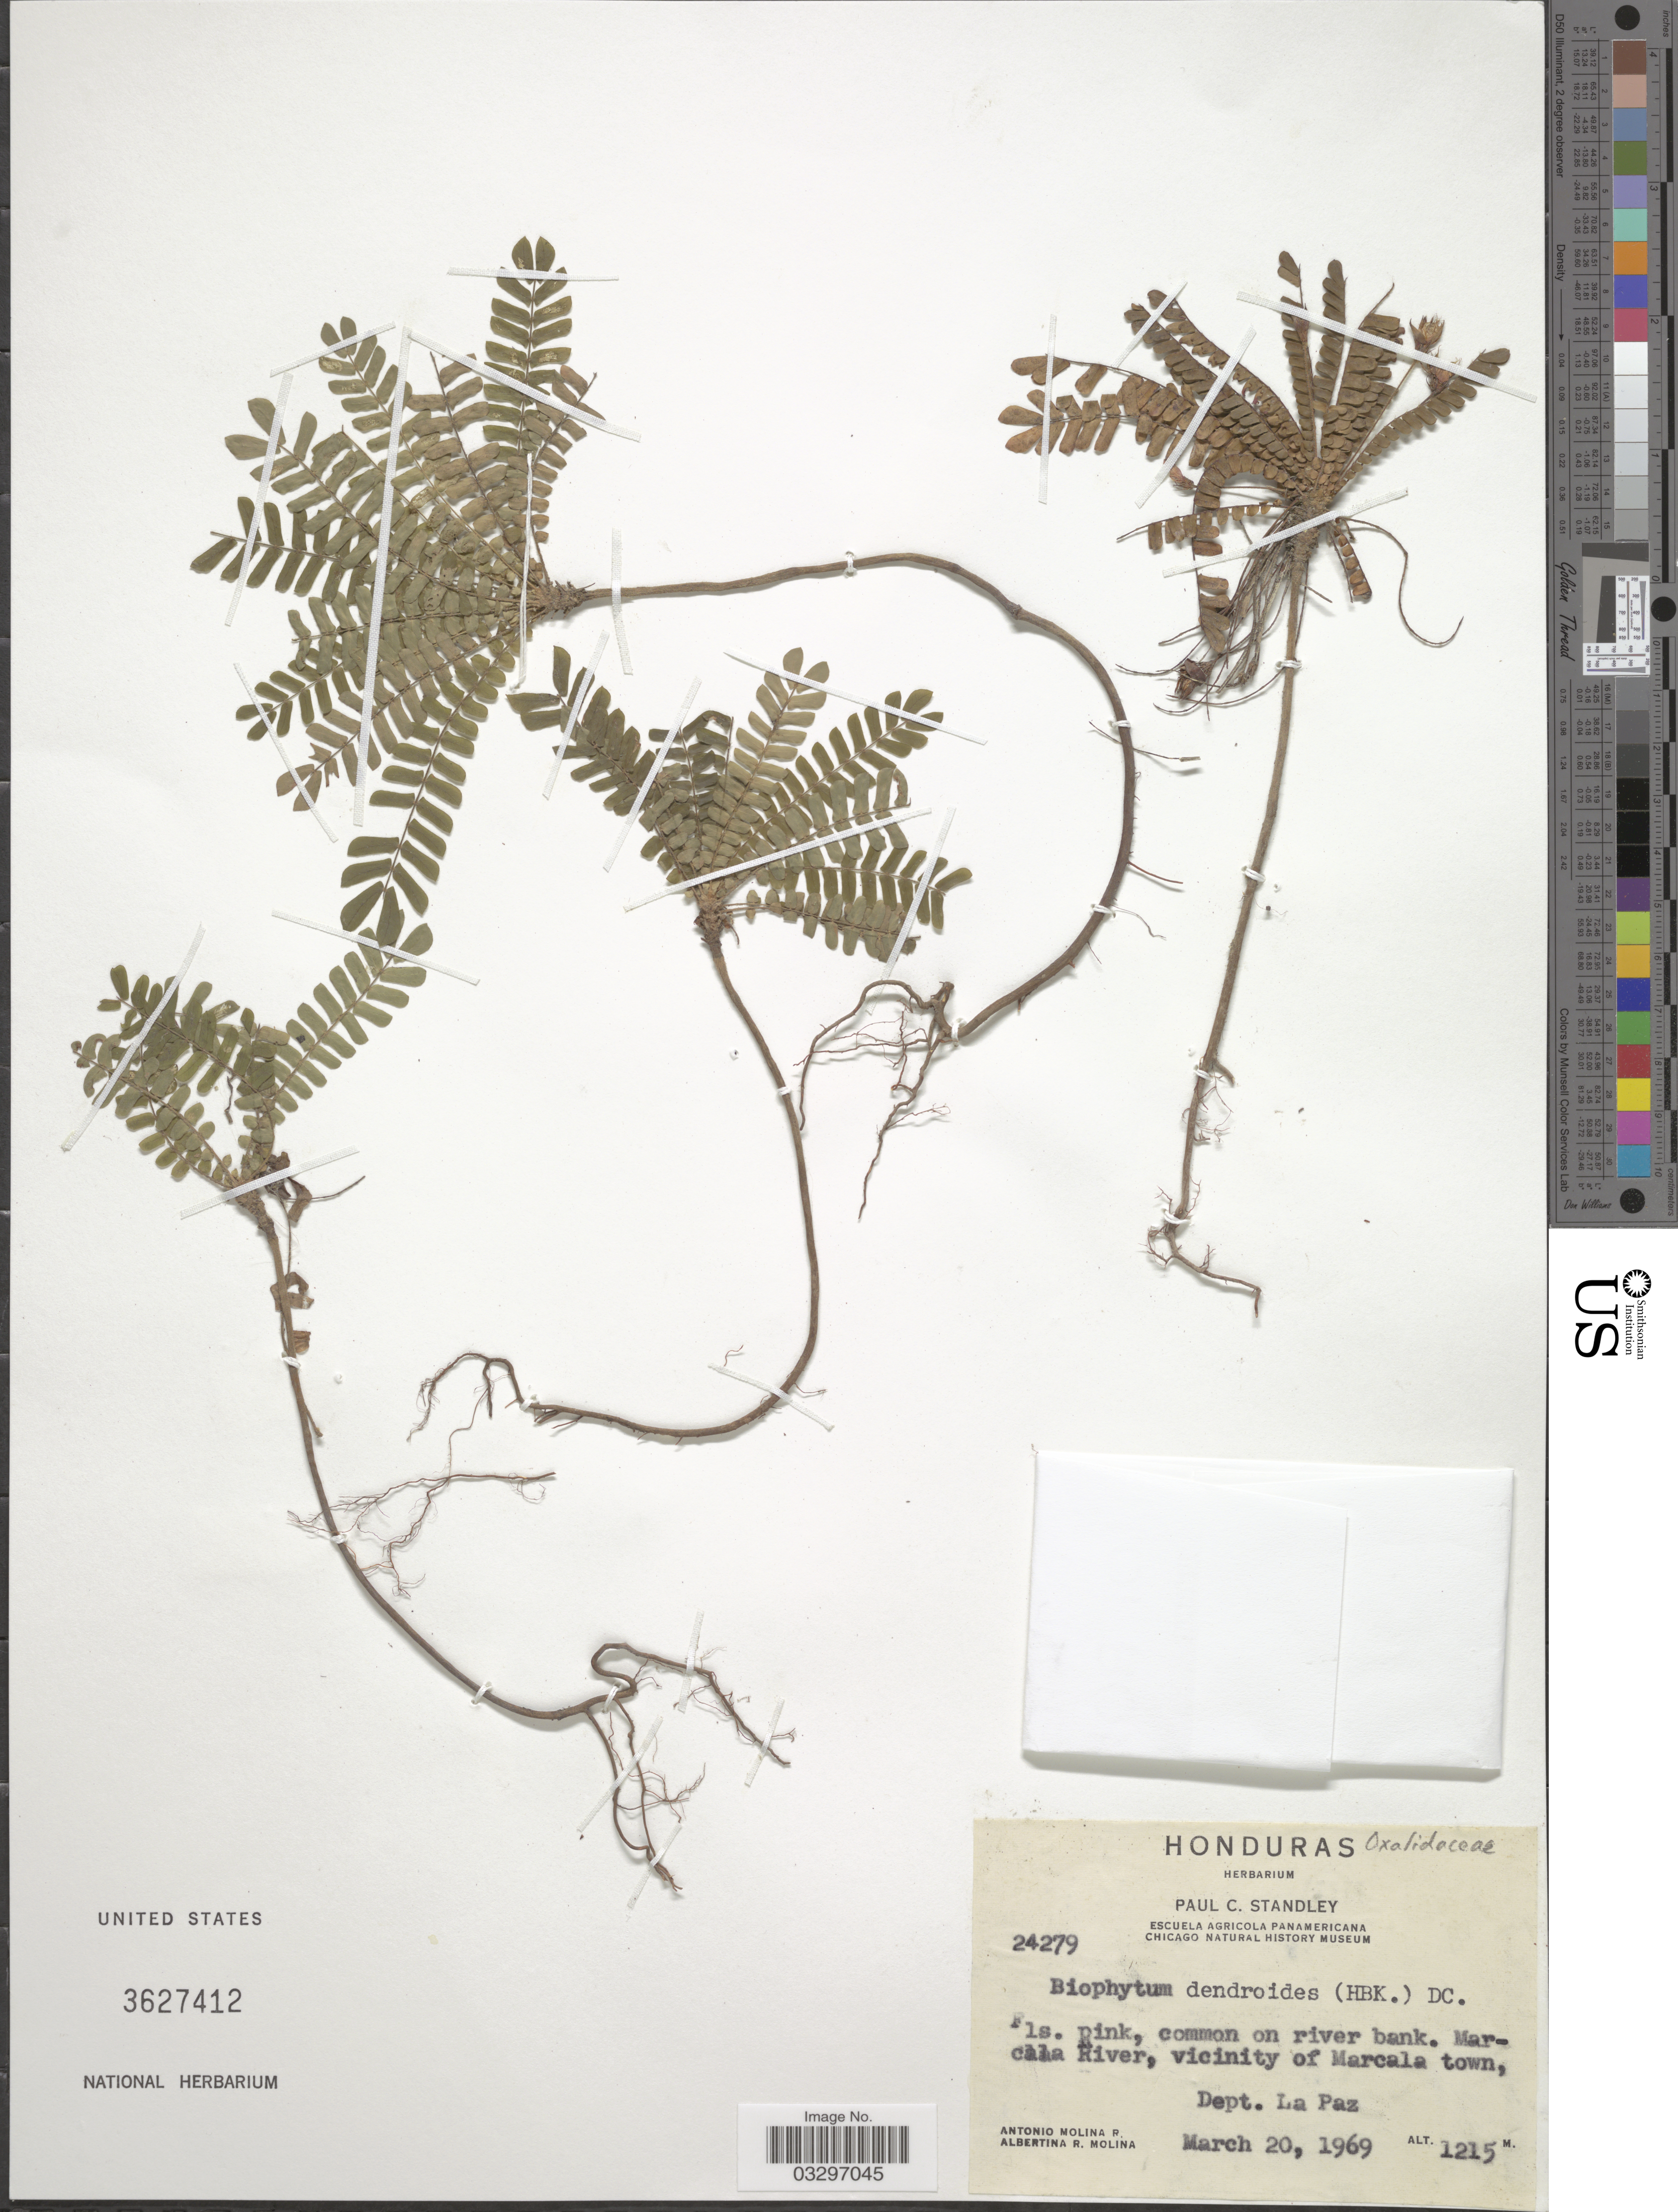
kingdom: Plantae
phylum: Tracheophyta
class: Magnoliopsida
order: Oxalidales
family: Oxalidaceae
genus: Biophytum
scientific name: Biophytum dendroides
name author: (Kunth) DC.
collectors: A. Molina R. & A. R. Molina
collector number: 24279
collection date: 1969-03-20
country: Honduras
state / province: La Paz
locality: Marcala River, vicinity of Marcala town, Dept. La Paz.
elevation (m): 1215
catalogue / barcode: US 3627412